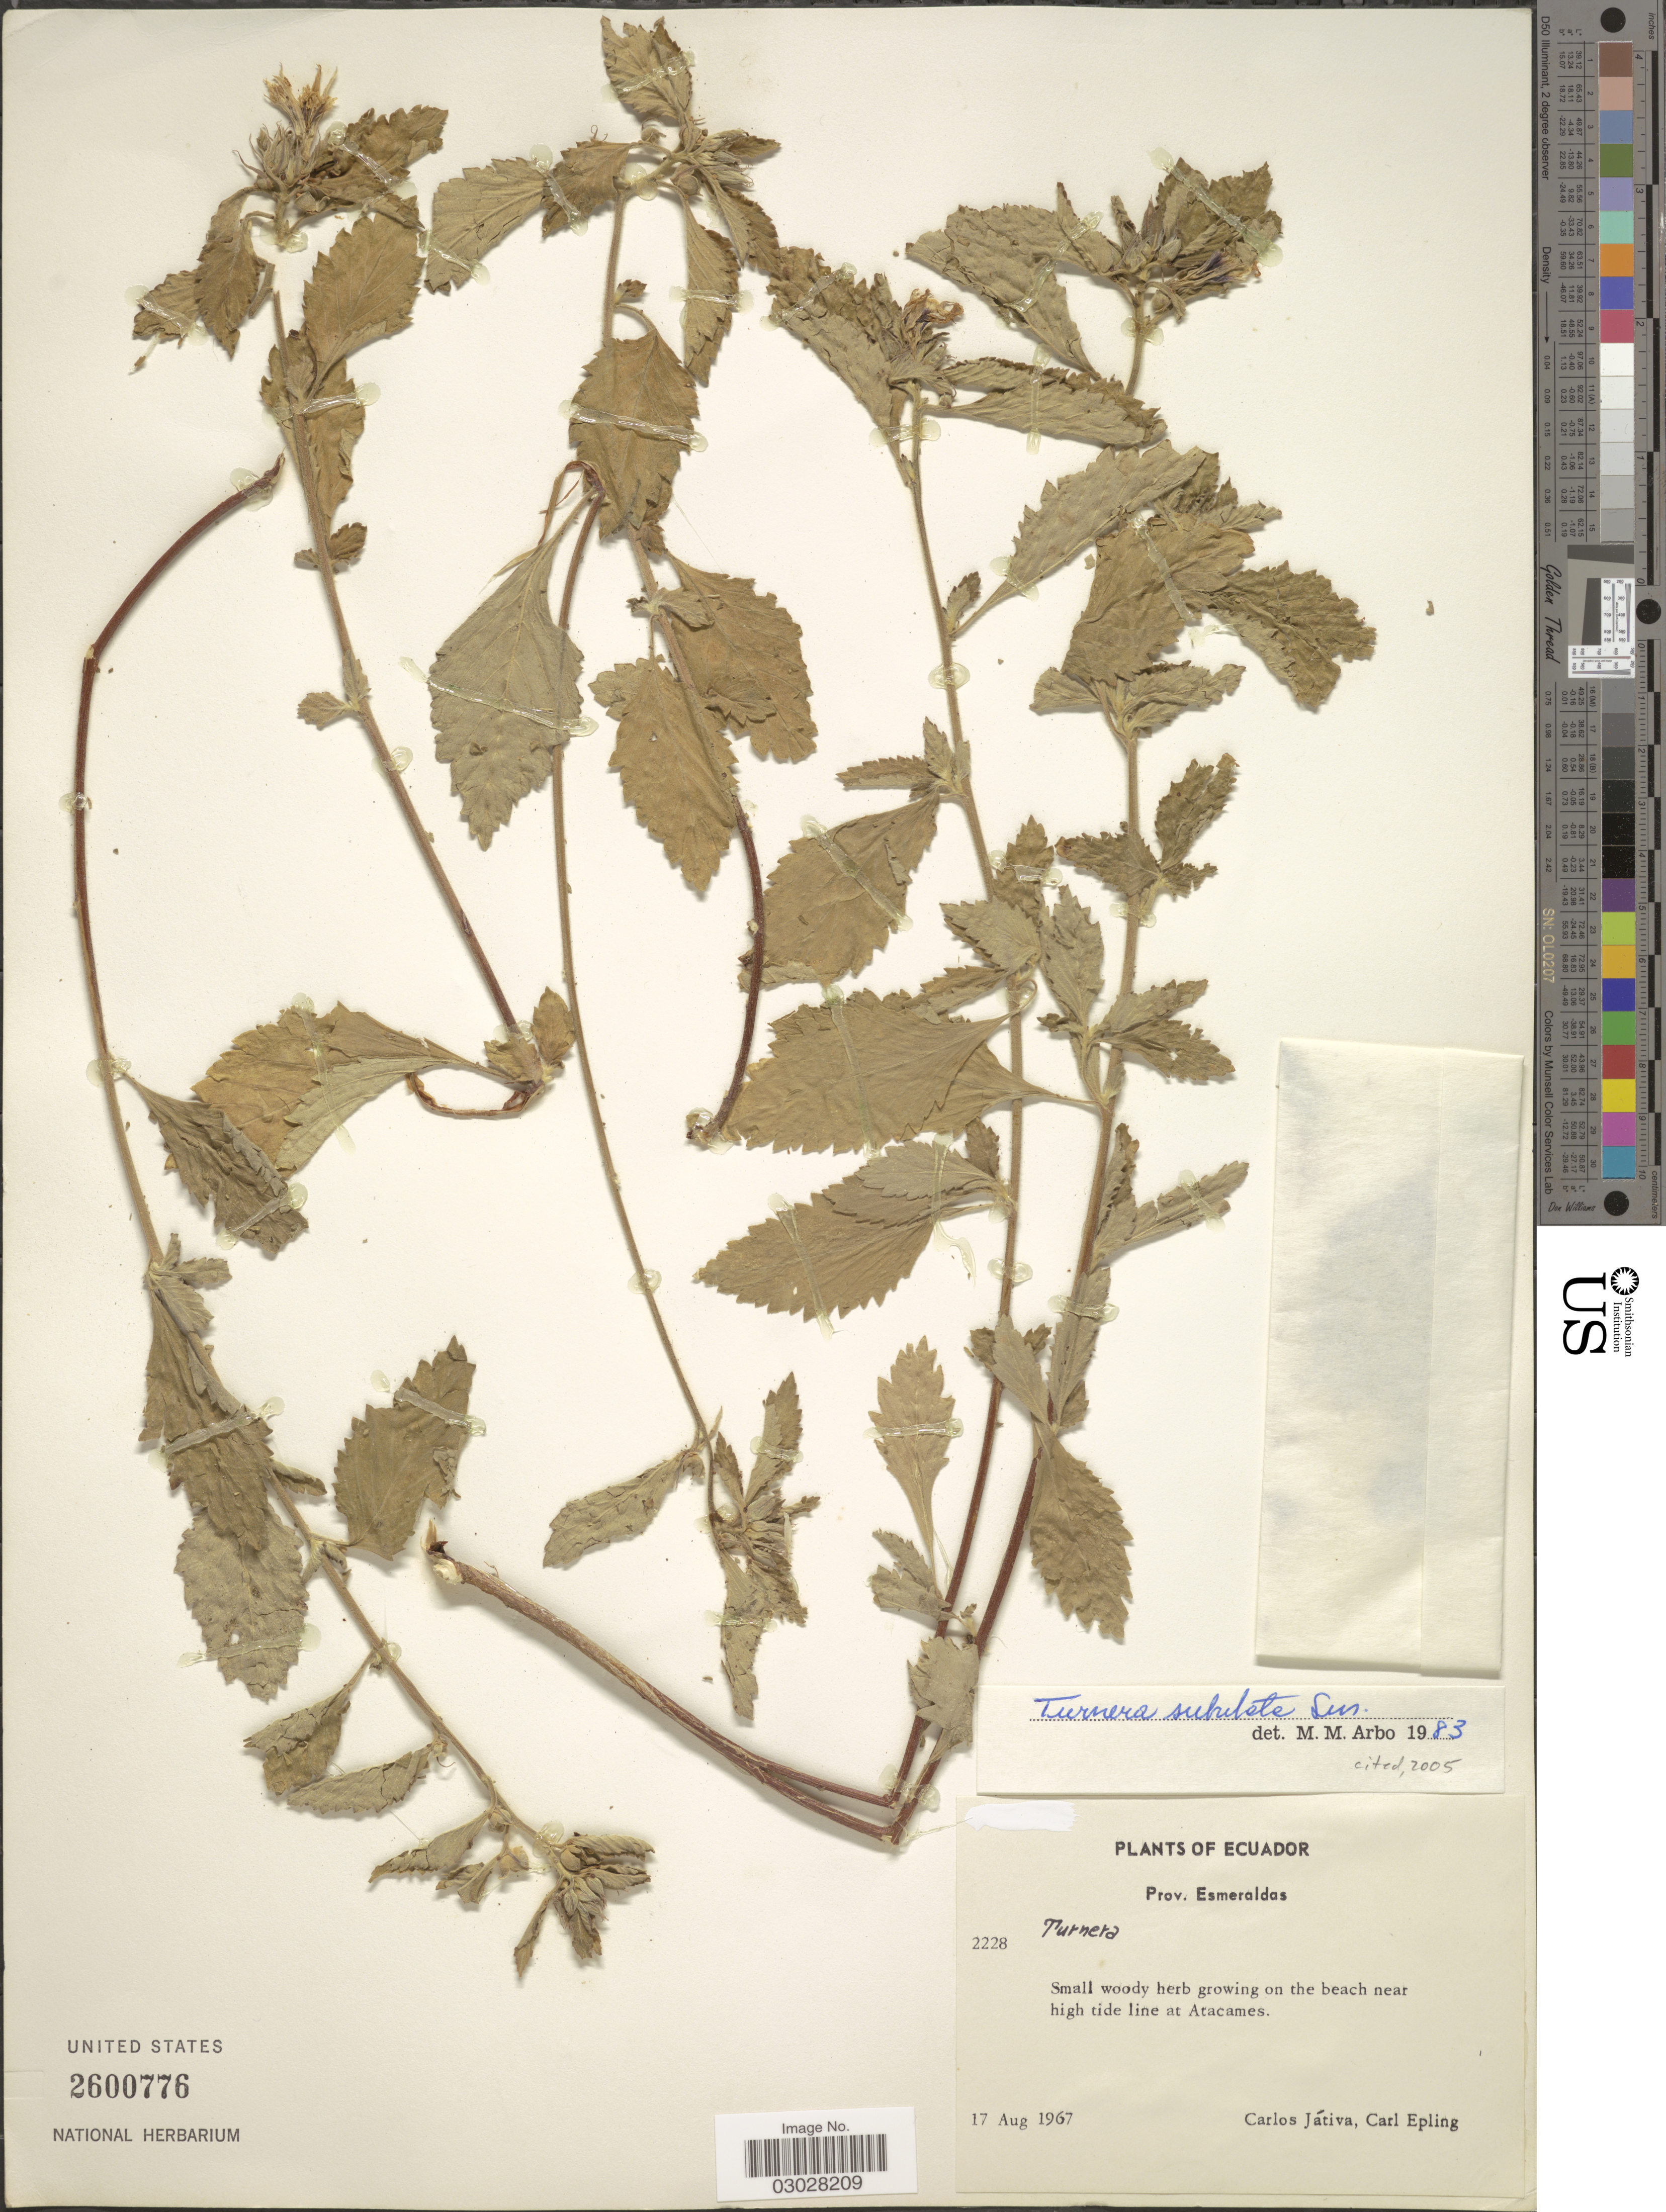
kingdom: Plantae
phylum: Tracheophyta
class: Magnoliopsida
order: Malpighiales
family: Turneraceae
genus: Turnera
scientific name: Turnera subulata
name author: Sm.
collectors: C. D. Játiva & C. C. Epling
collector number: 2228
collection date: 1967-08-17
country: Ecuador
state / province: Esmeraldas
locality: Prov. Esmeraldas. On the beach near high tide line at Atacames.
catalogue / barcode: US 2600776